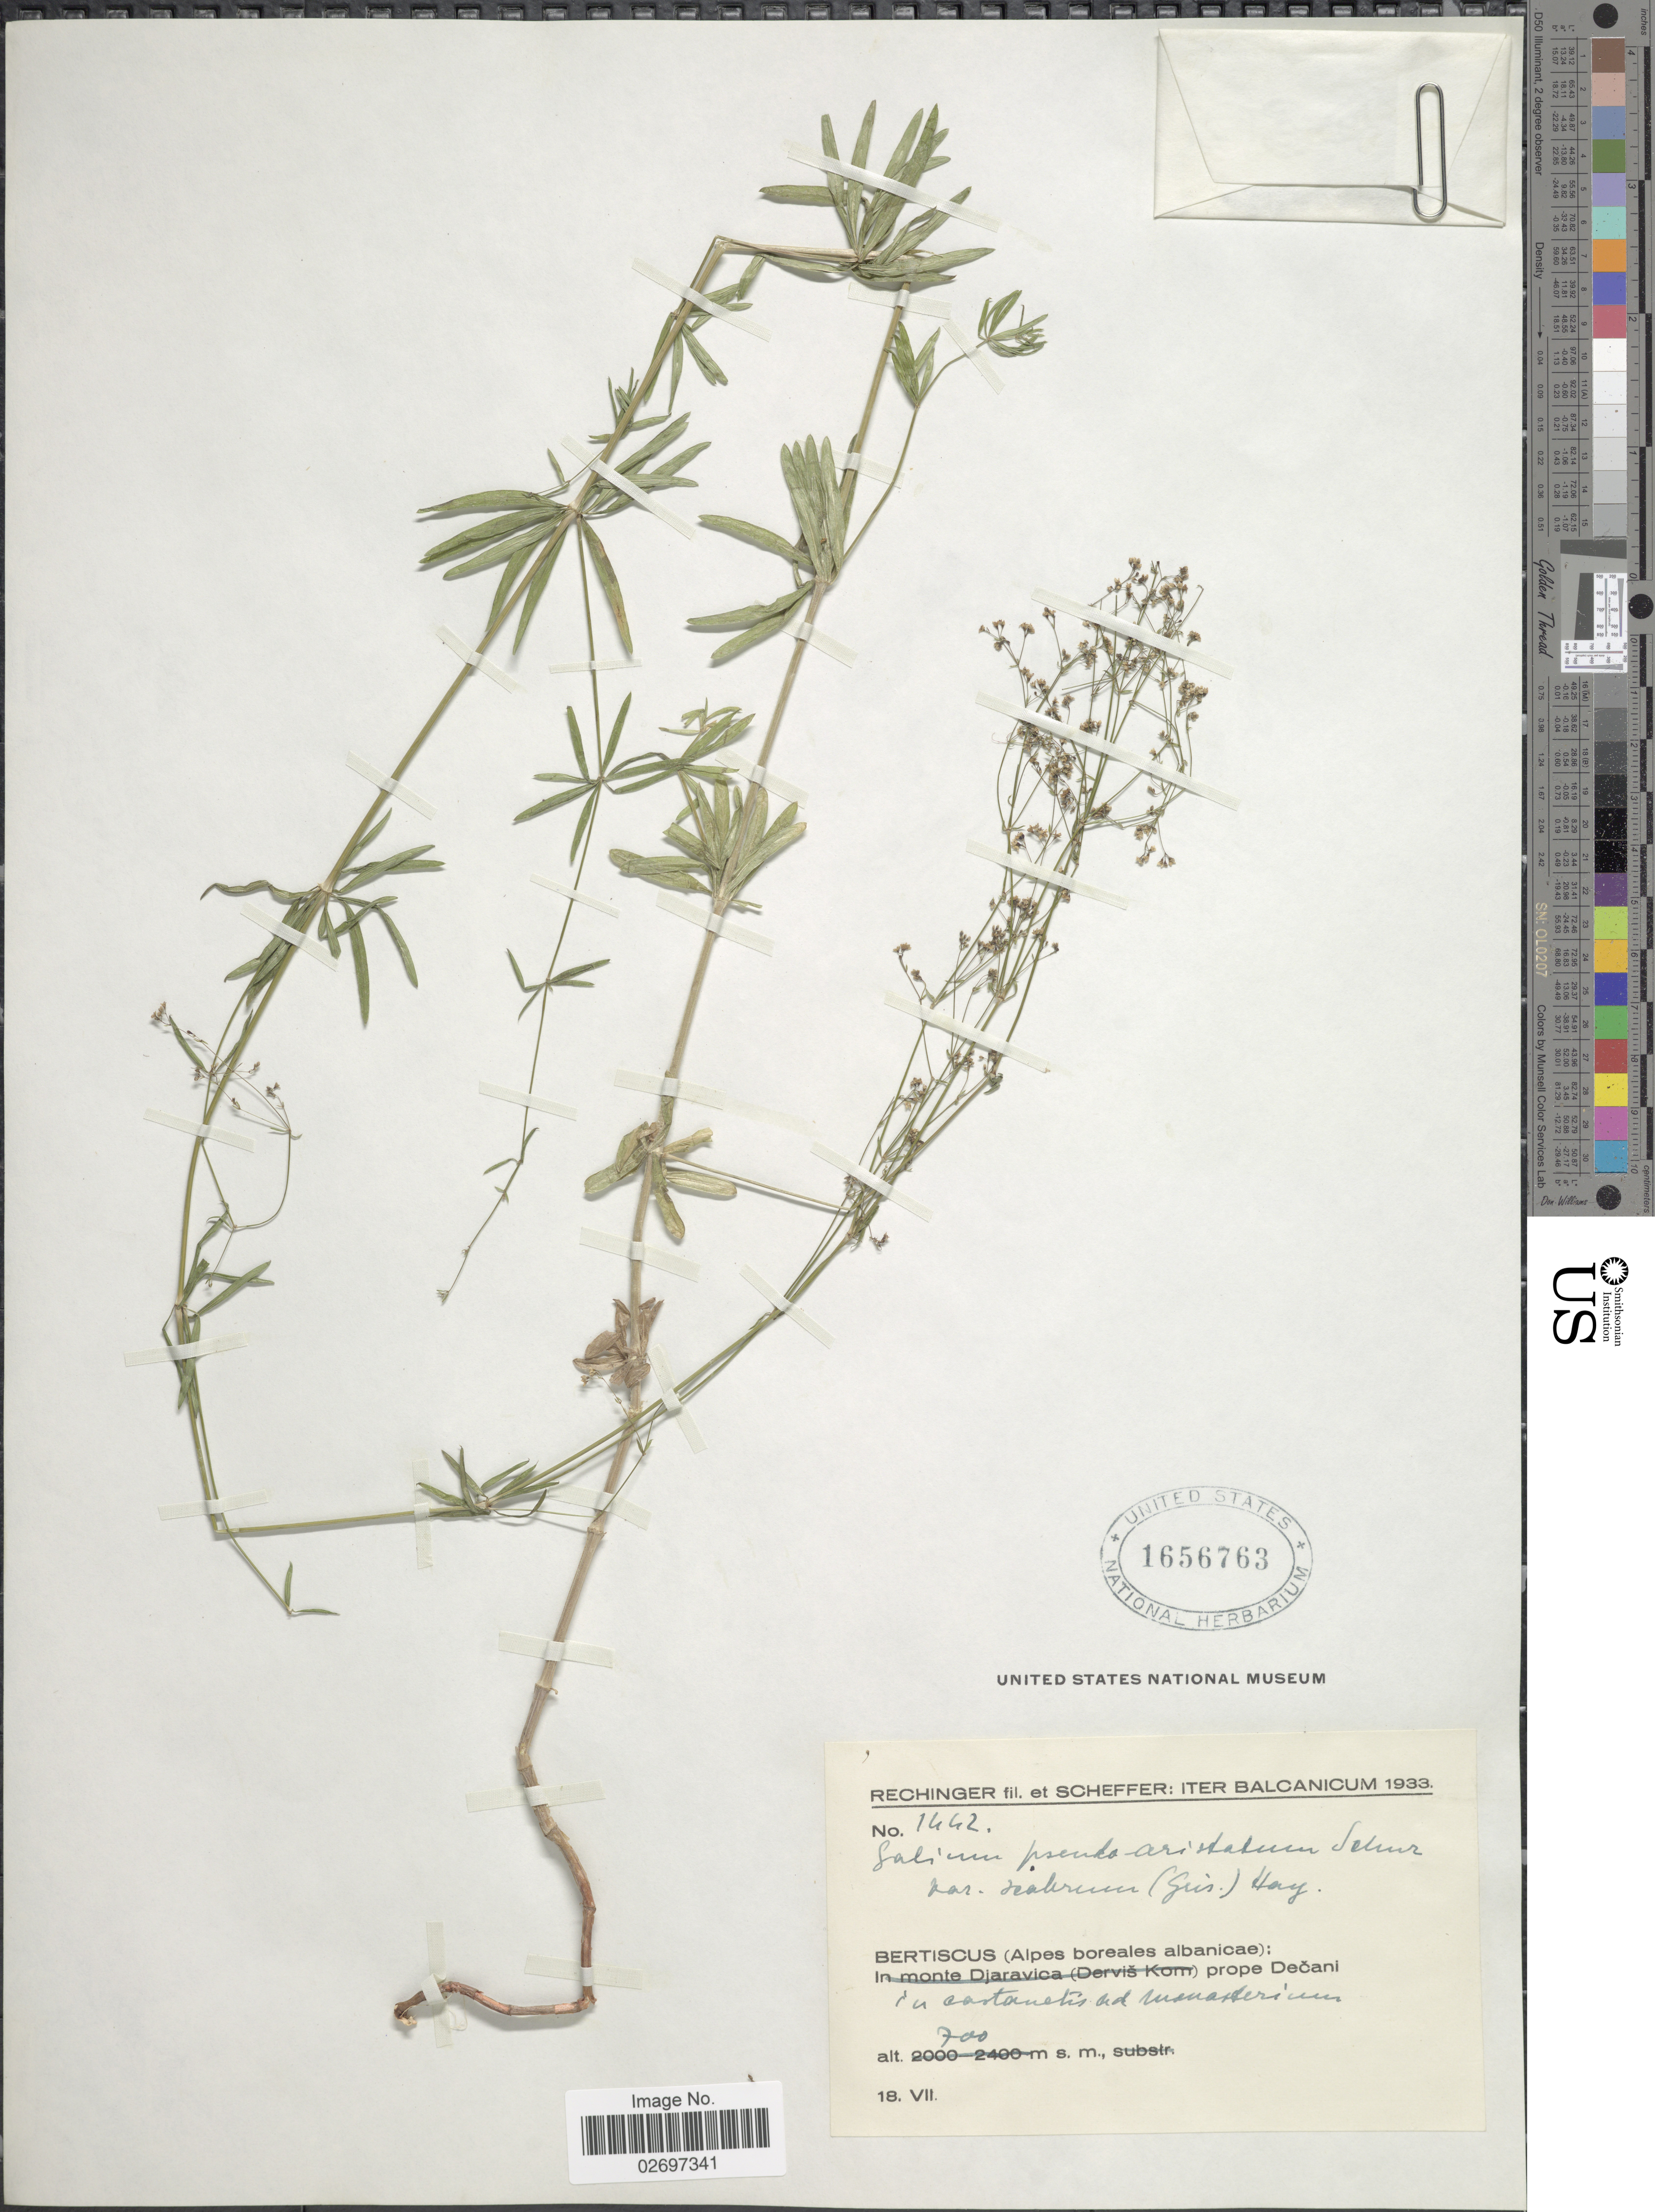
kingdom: Plantae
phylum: Tracheophyta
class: Magnoliopsida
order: Gentianales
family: Rubiaceae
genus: Galium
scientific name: Galium pseudoaristatum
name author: Schur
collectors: -- Rechinger & Scheffer, --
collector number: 1442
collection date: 1933-07-18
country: Albania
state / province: Shkoder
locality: Balcanicum. Bertiscus (Alpes boreales albanicae): prope Decani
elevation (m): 700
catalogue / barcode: US 1565763